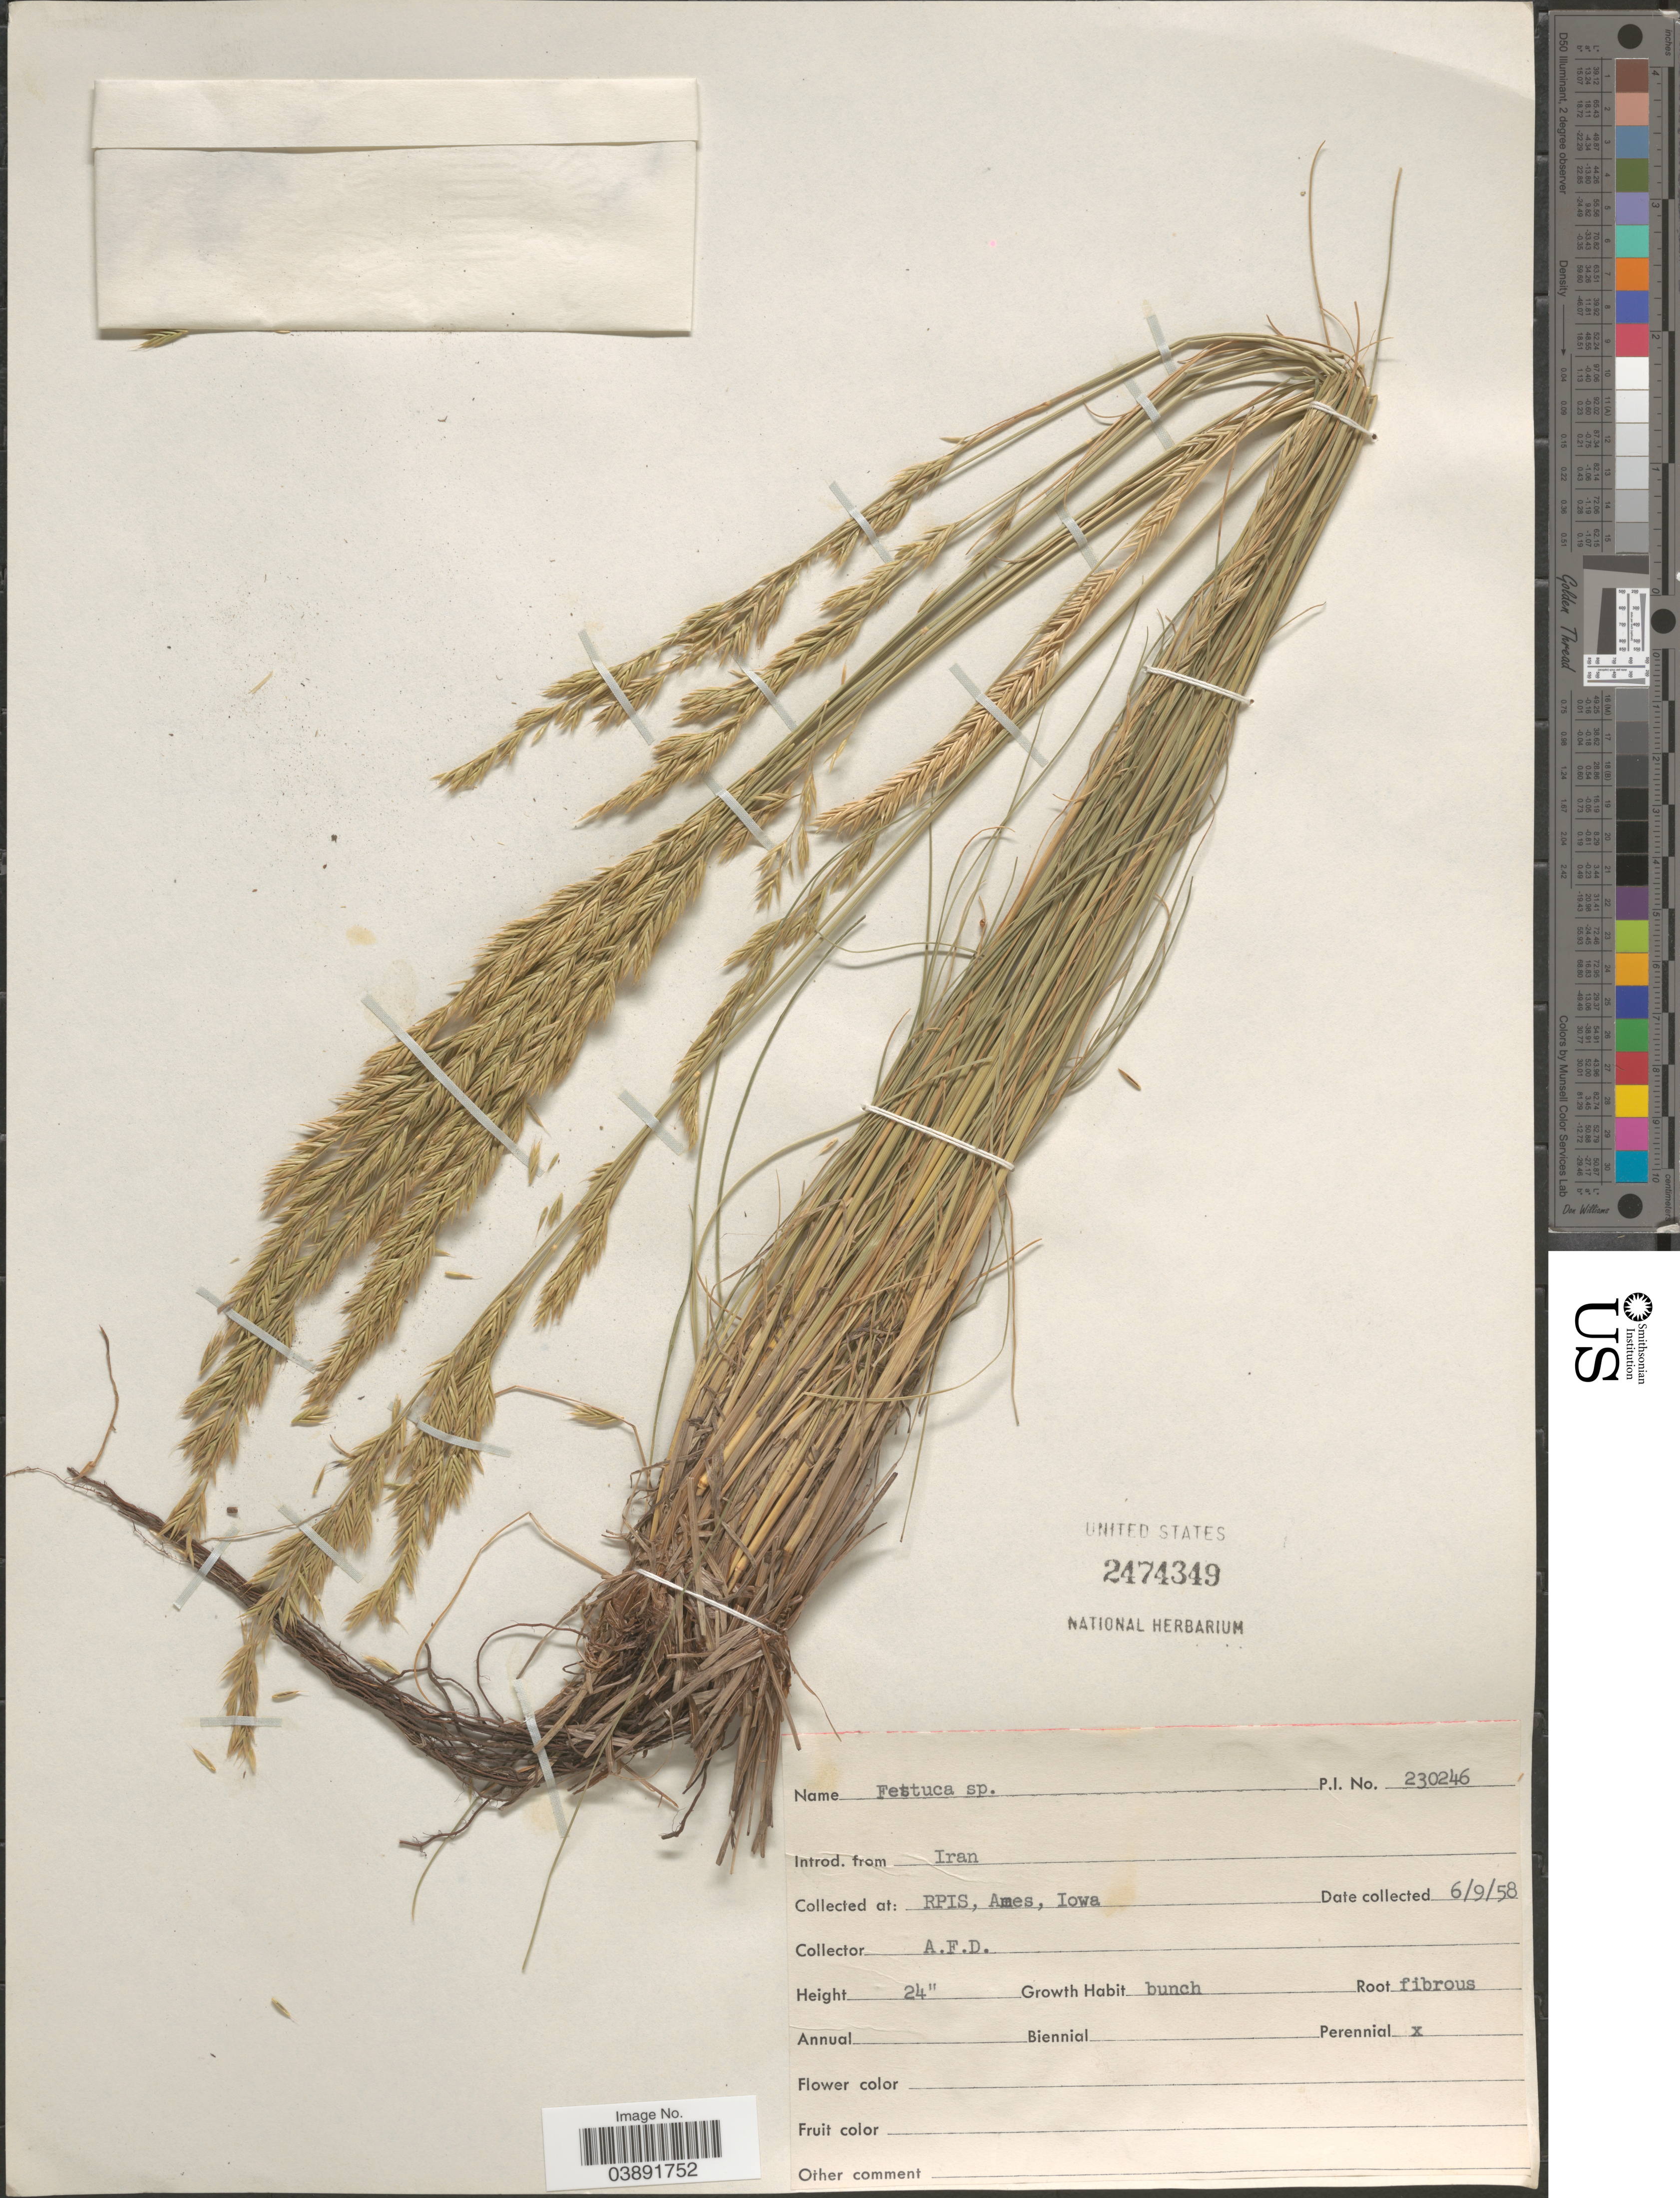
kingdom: Plantae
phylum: Tracheophyta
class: Liliopsida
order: Poales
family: Poaceae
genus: Festuca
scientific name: Festuca sp.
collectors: A. D.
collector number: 230246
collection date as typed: Transcribed d/m/y: 9/6/58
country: United States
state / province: Iowa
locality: RPIS, Ames.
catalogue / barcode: US 2474349